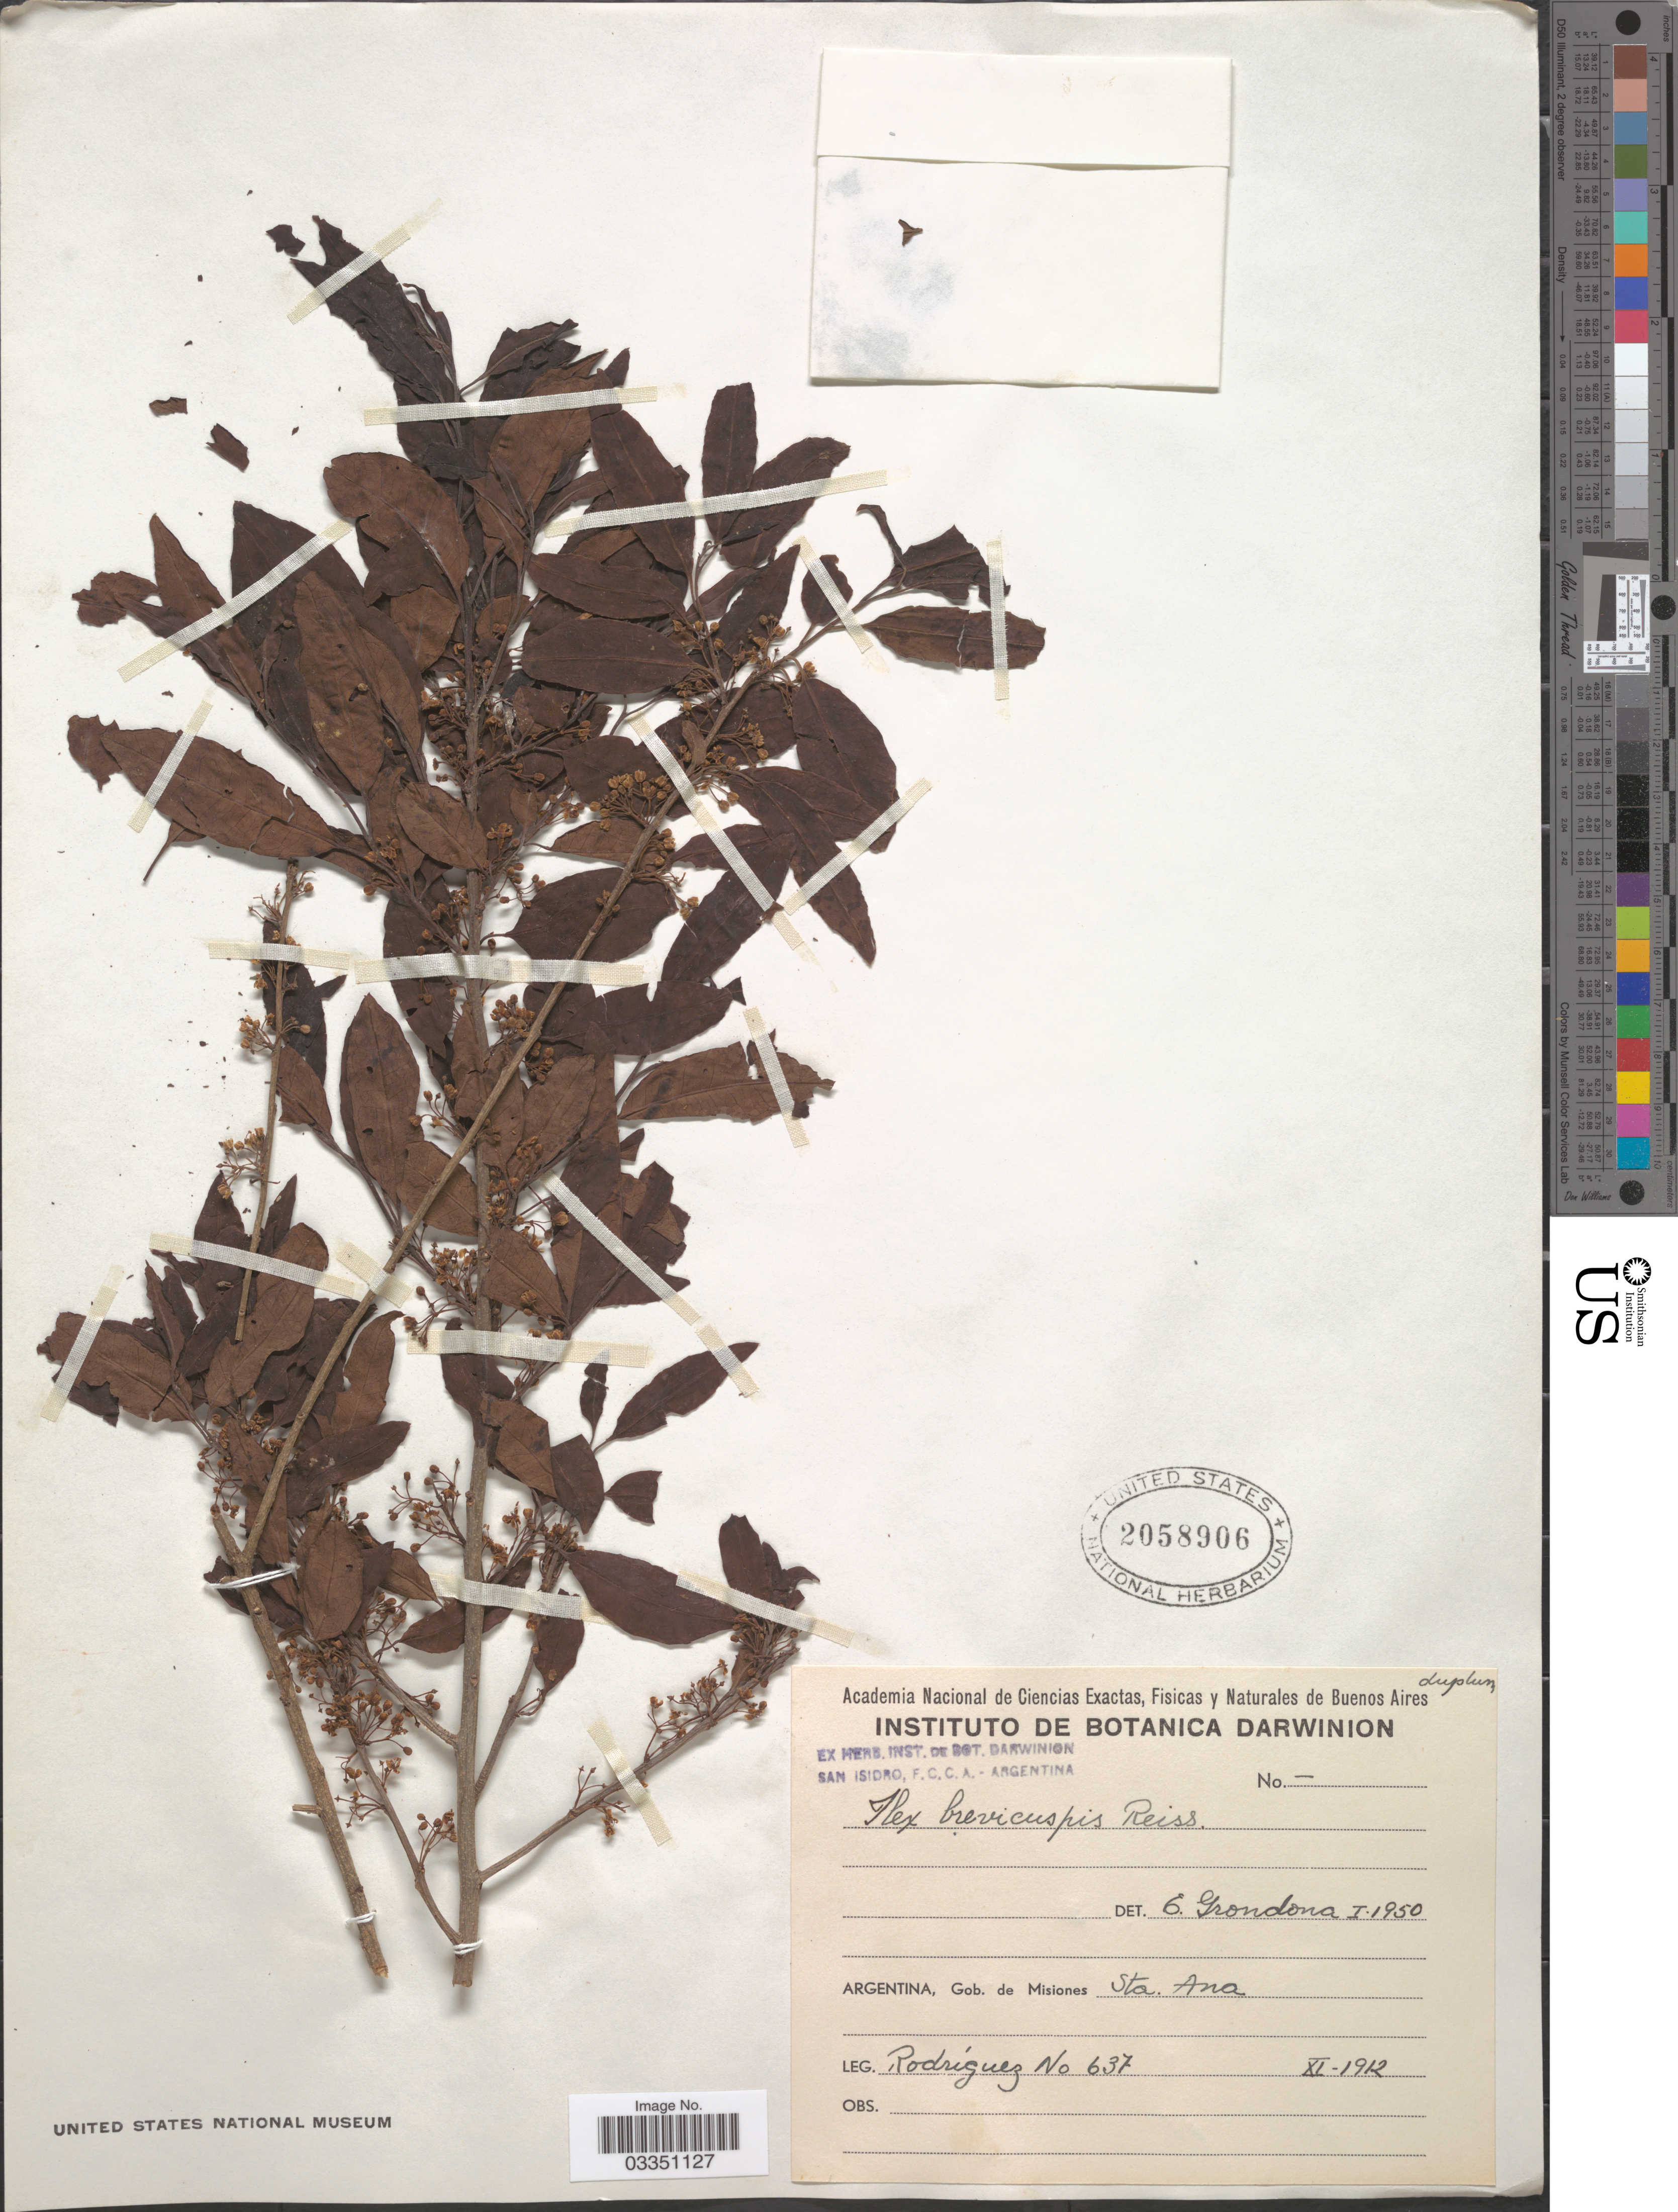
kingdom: Plantae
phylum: Tracheophyta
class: Magnoliopsida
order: Aquifoliales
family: Aquifoliaceae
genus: Ilex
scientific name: Ilex brevicuspis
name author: Reissek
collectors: Rodriguez, --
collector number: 637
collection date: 1912-11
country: Argentina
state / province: Misiones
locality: Gob. de Misiones Sta. Ana.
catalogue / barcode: US 2058906